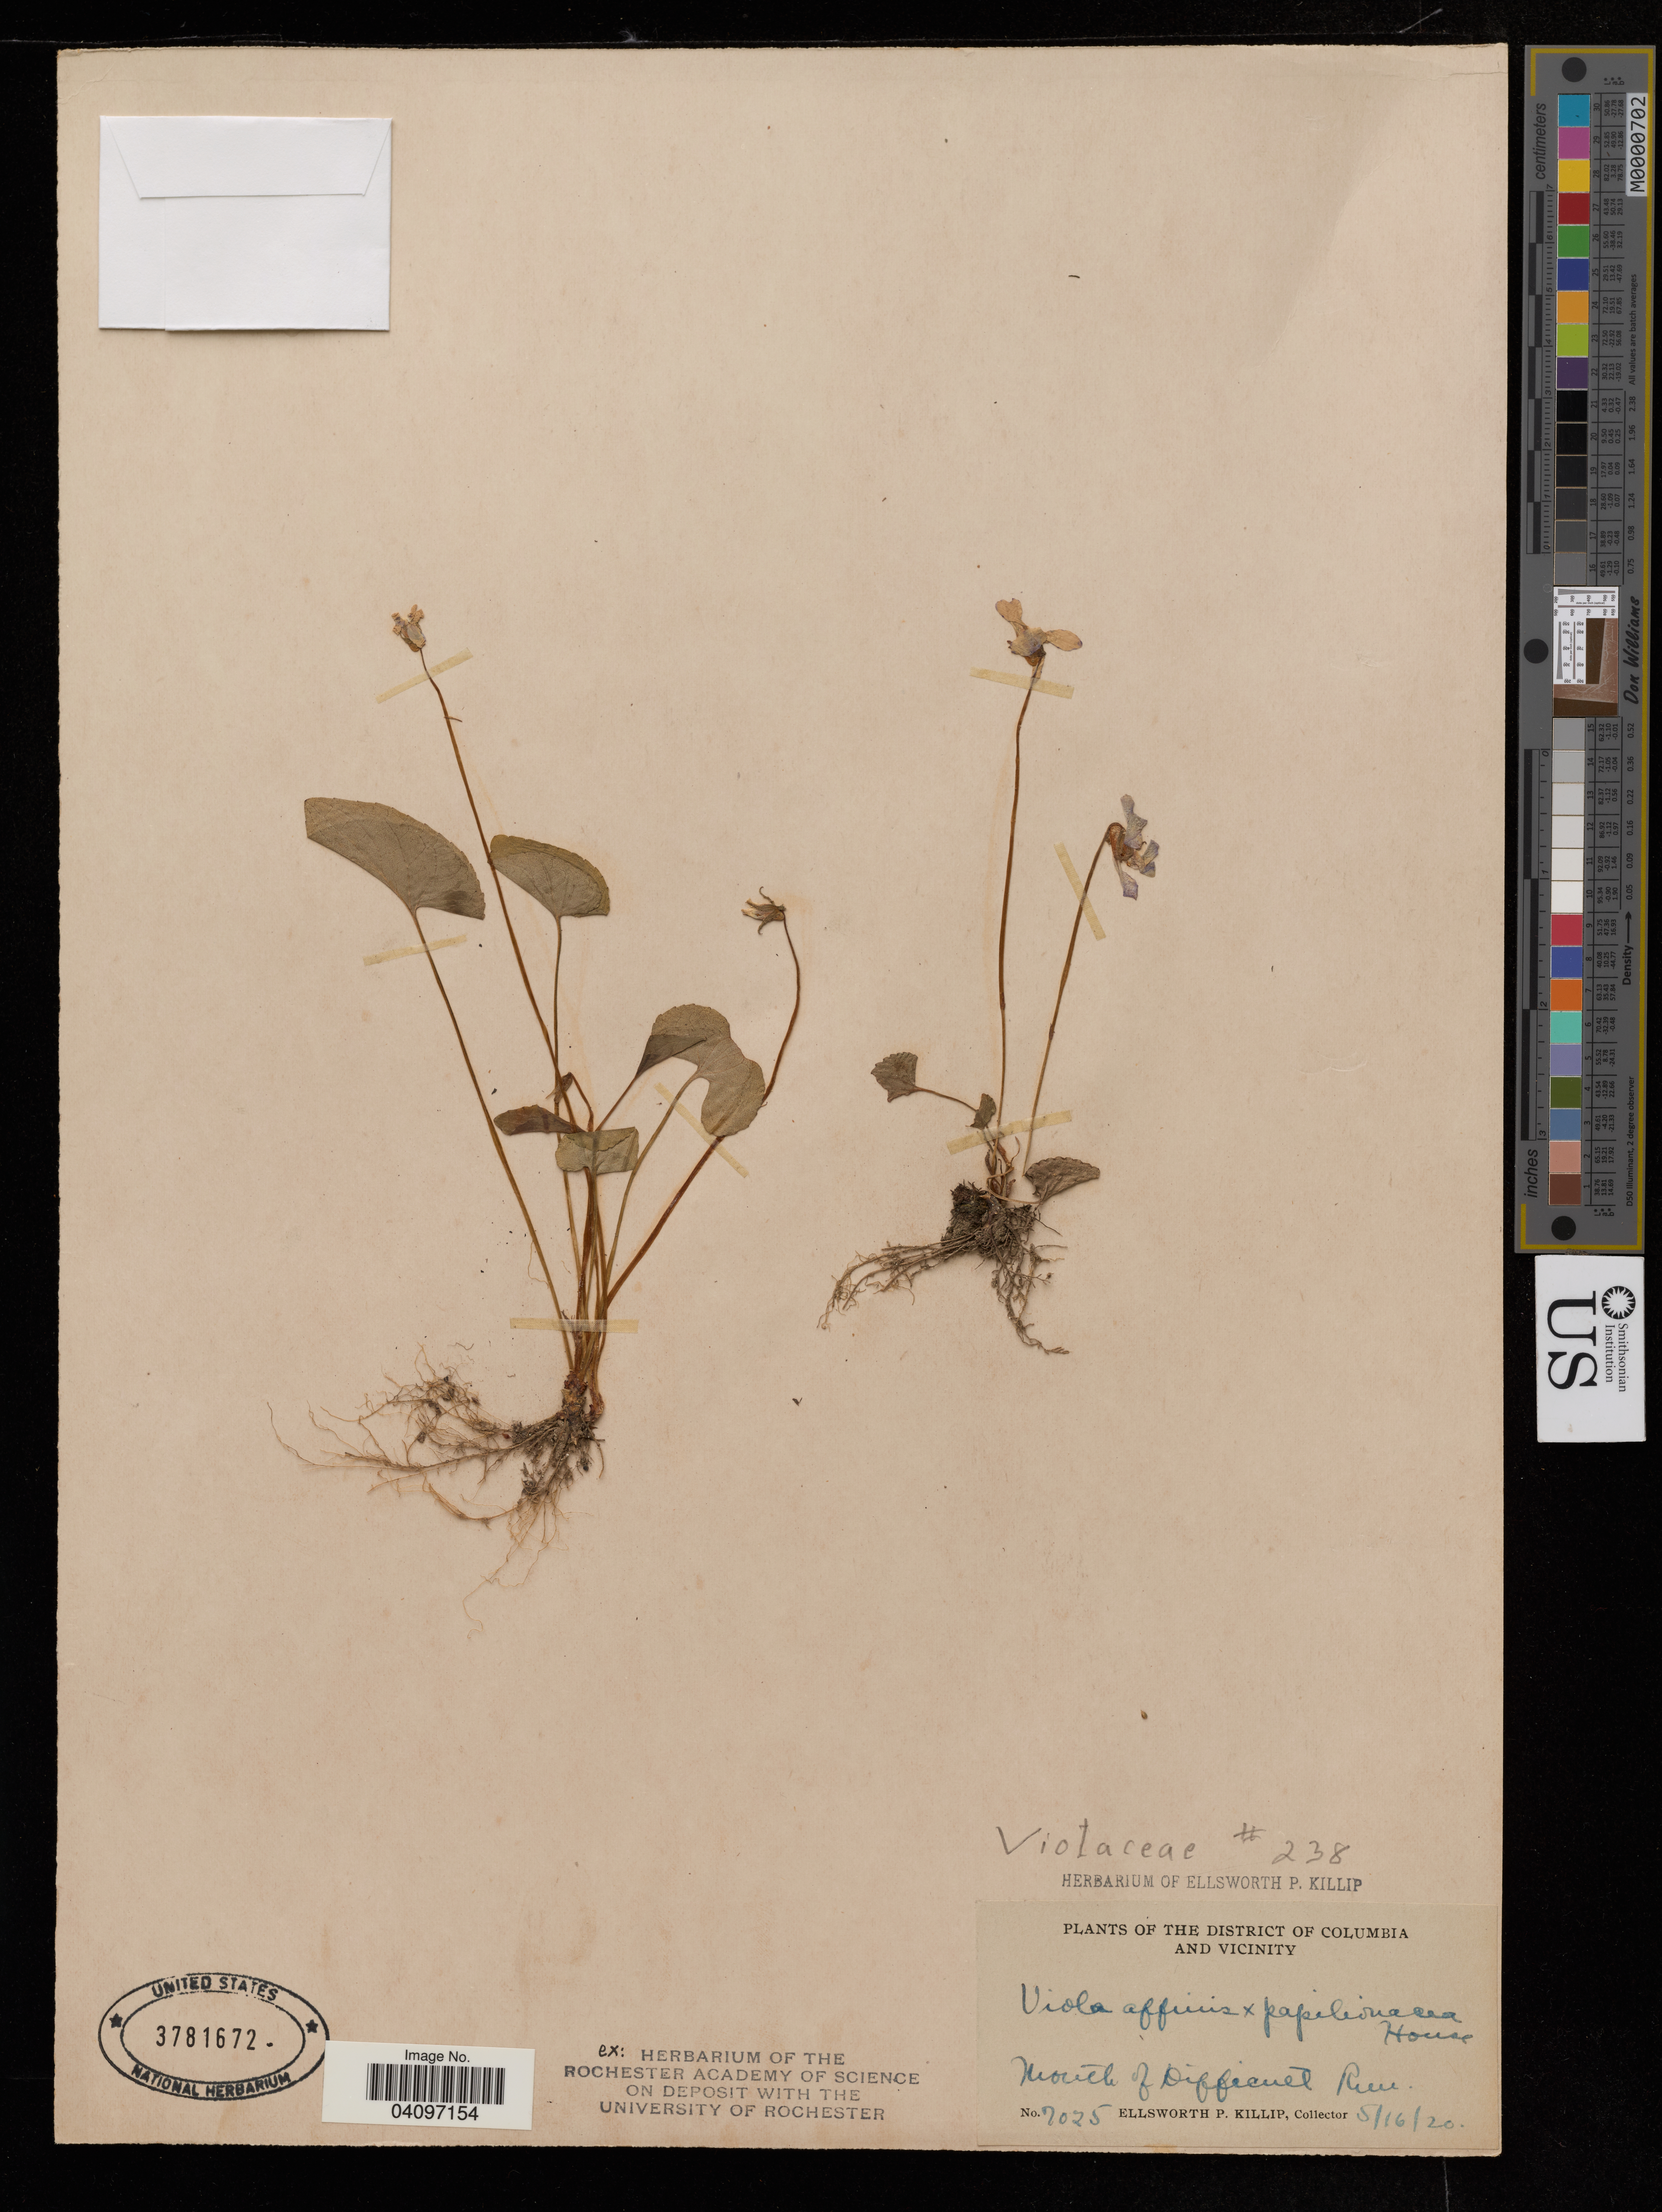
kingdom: Plantae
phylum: Tracheophyta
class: Magnoliopsida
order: Malpighiales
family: Violaceae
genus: Viola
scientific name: Viola affinis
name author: LeConte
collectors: E. P. Killip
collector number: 7025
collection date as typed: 5/16/20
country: United States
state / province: District of Colombia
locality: District of Colombia and Vicinity. Mouth of Difficult River.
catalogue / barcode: US 3781672